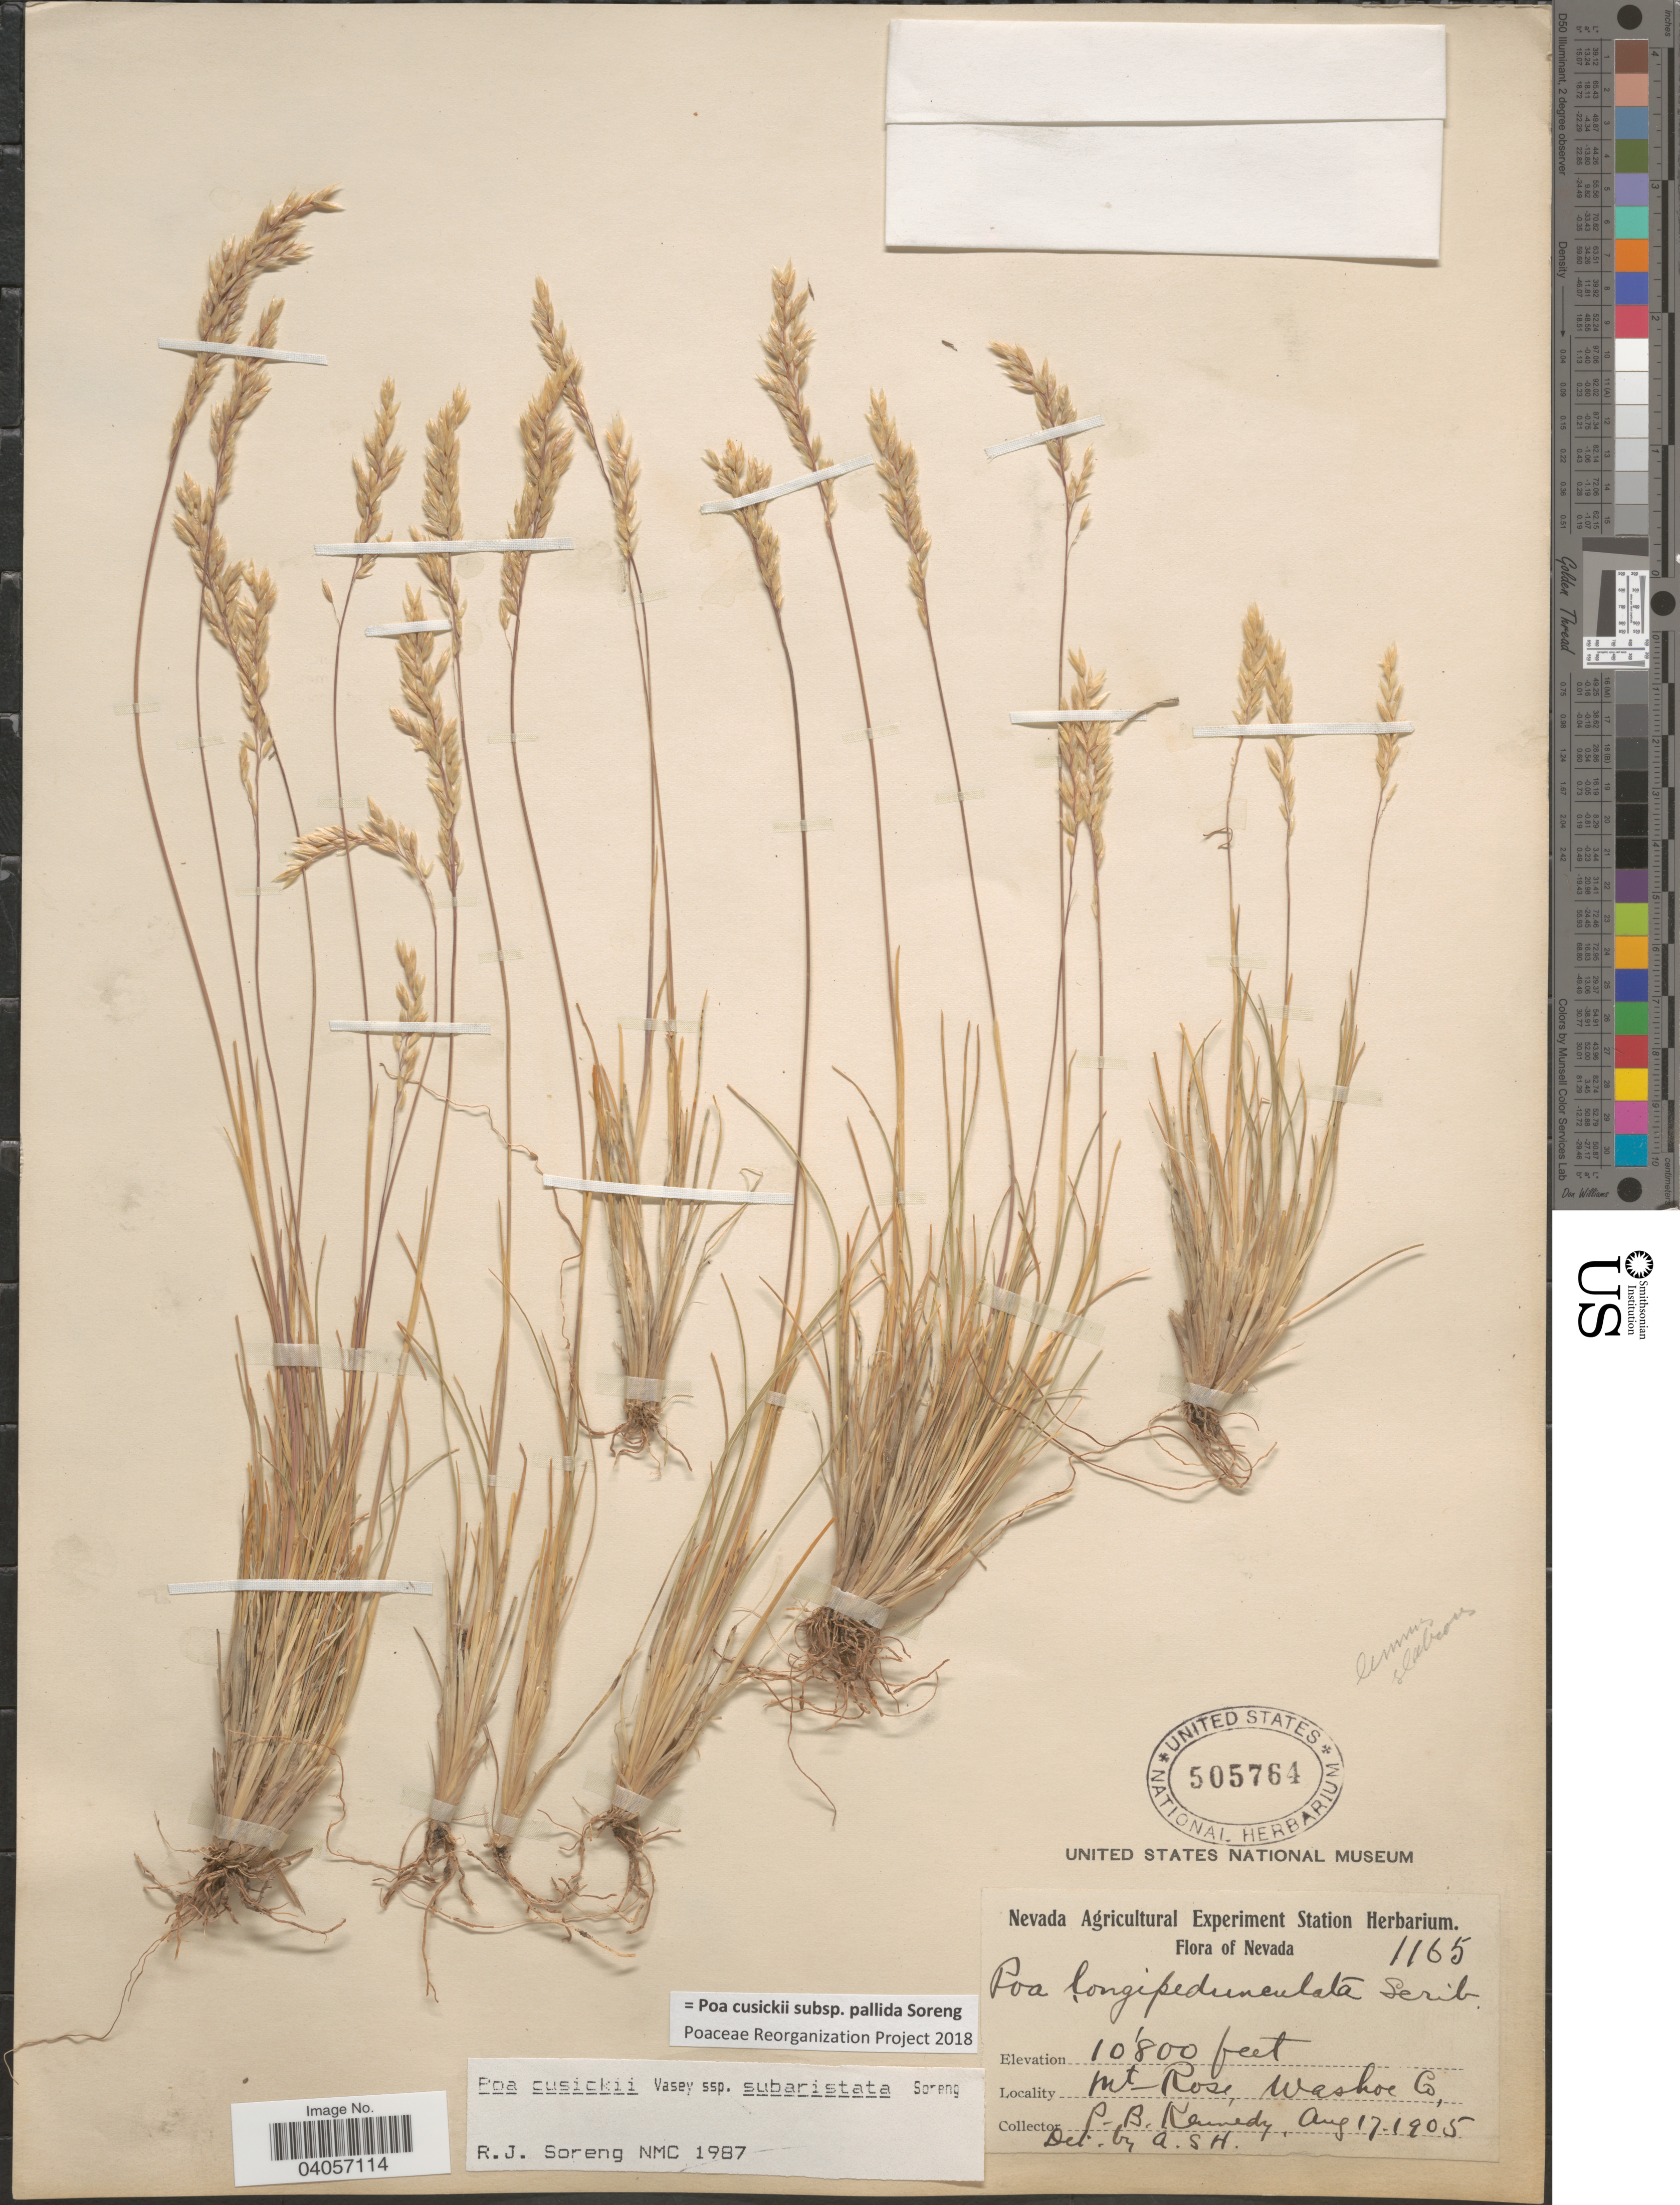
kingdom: Plantae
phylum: Tracheophyta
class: Liliopsida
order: Poales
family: Poaceae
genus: Poa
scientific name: Poa cusickii subsp. pallida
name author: Soreng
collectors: P. B. Kennedy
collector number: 1165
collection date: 1905-08-17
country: United States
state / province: Nevada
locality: Mt. Rose, Washoe Co.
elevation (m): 3292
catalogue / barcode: US 505764